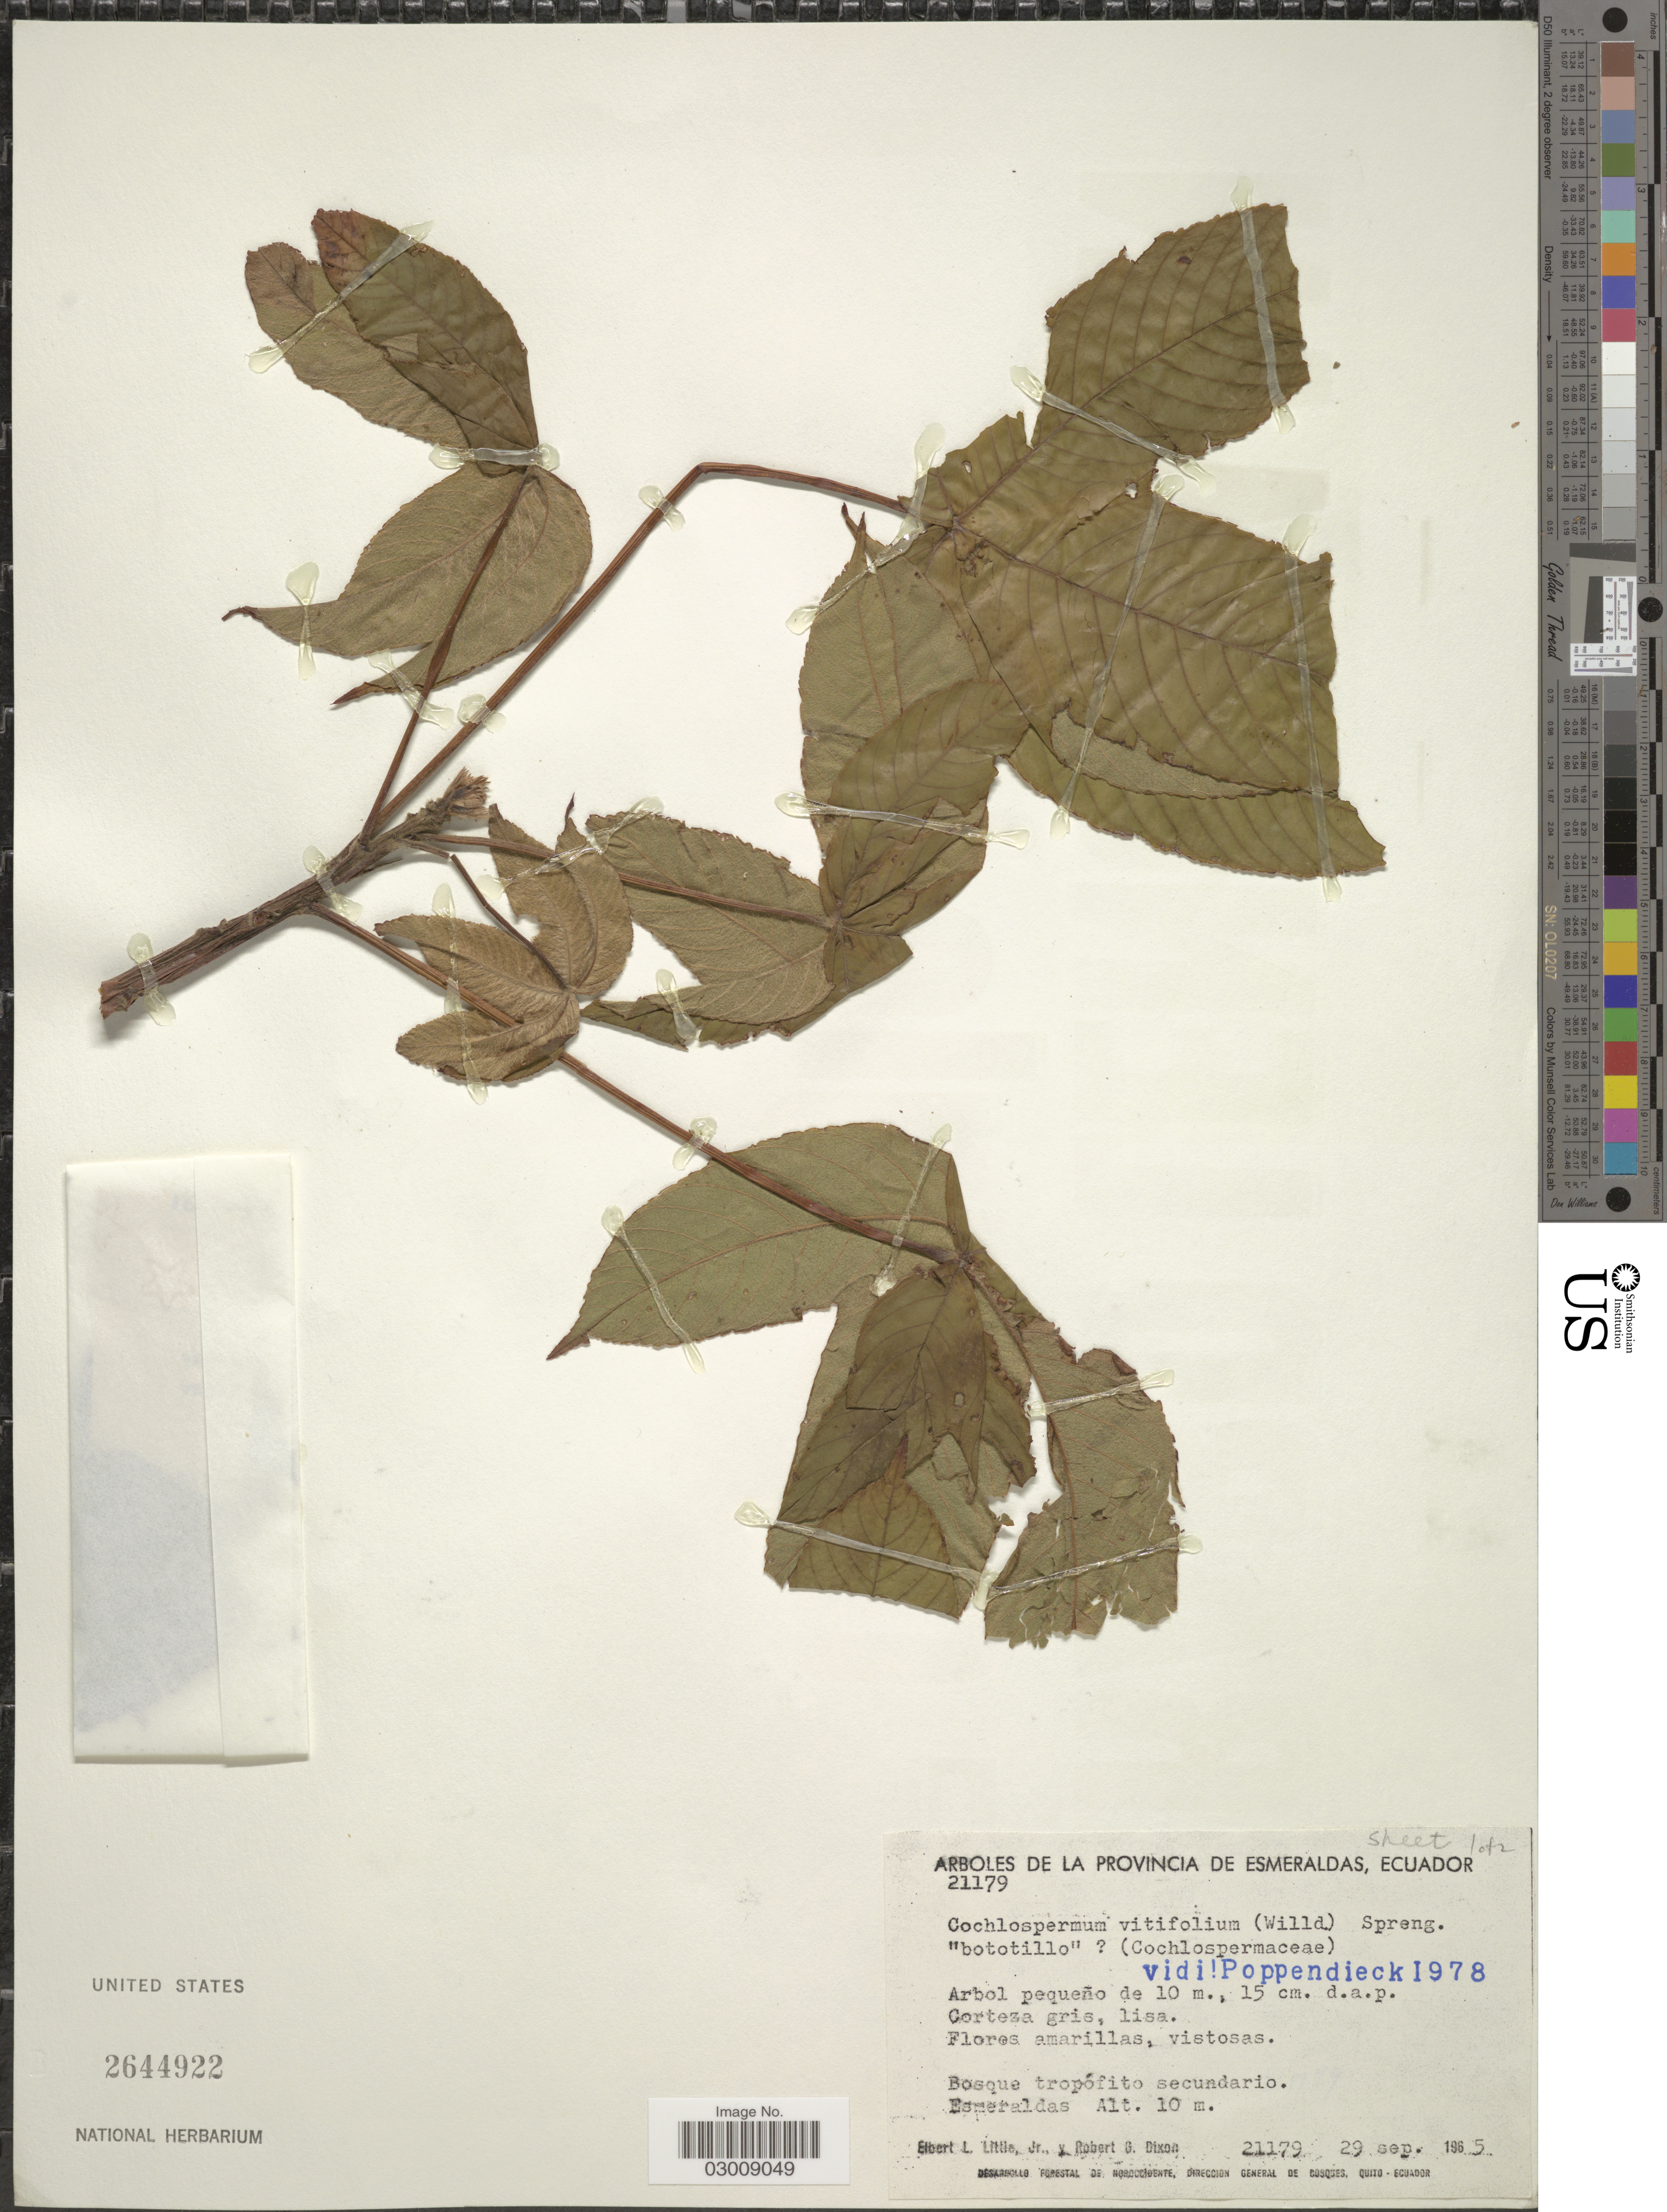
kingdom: Plantae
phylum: Tracheophyta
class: Magnoliopsida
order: Malvales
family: Cochlospermaceae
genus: Cochlospermum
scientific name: Cochlospermum vitifolium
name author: (Willd.) Spreng.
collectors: E. L. Little & R. G. Dixon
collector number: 21179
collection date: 1965-09-29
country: Ecuador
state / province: Esmeraldas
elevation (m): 10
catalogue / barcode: US 2644922